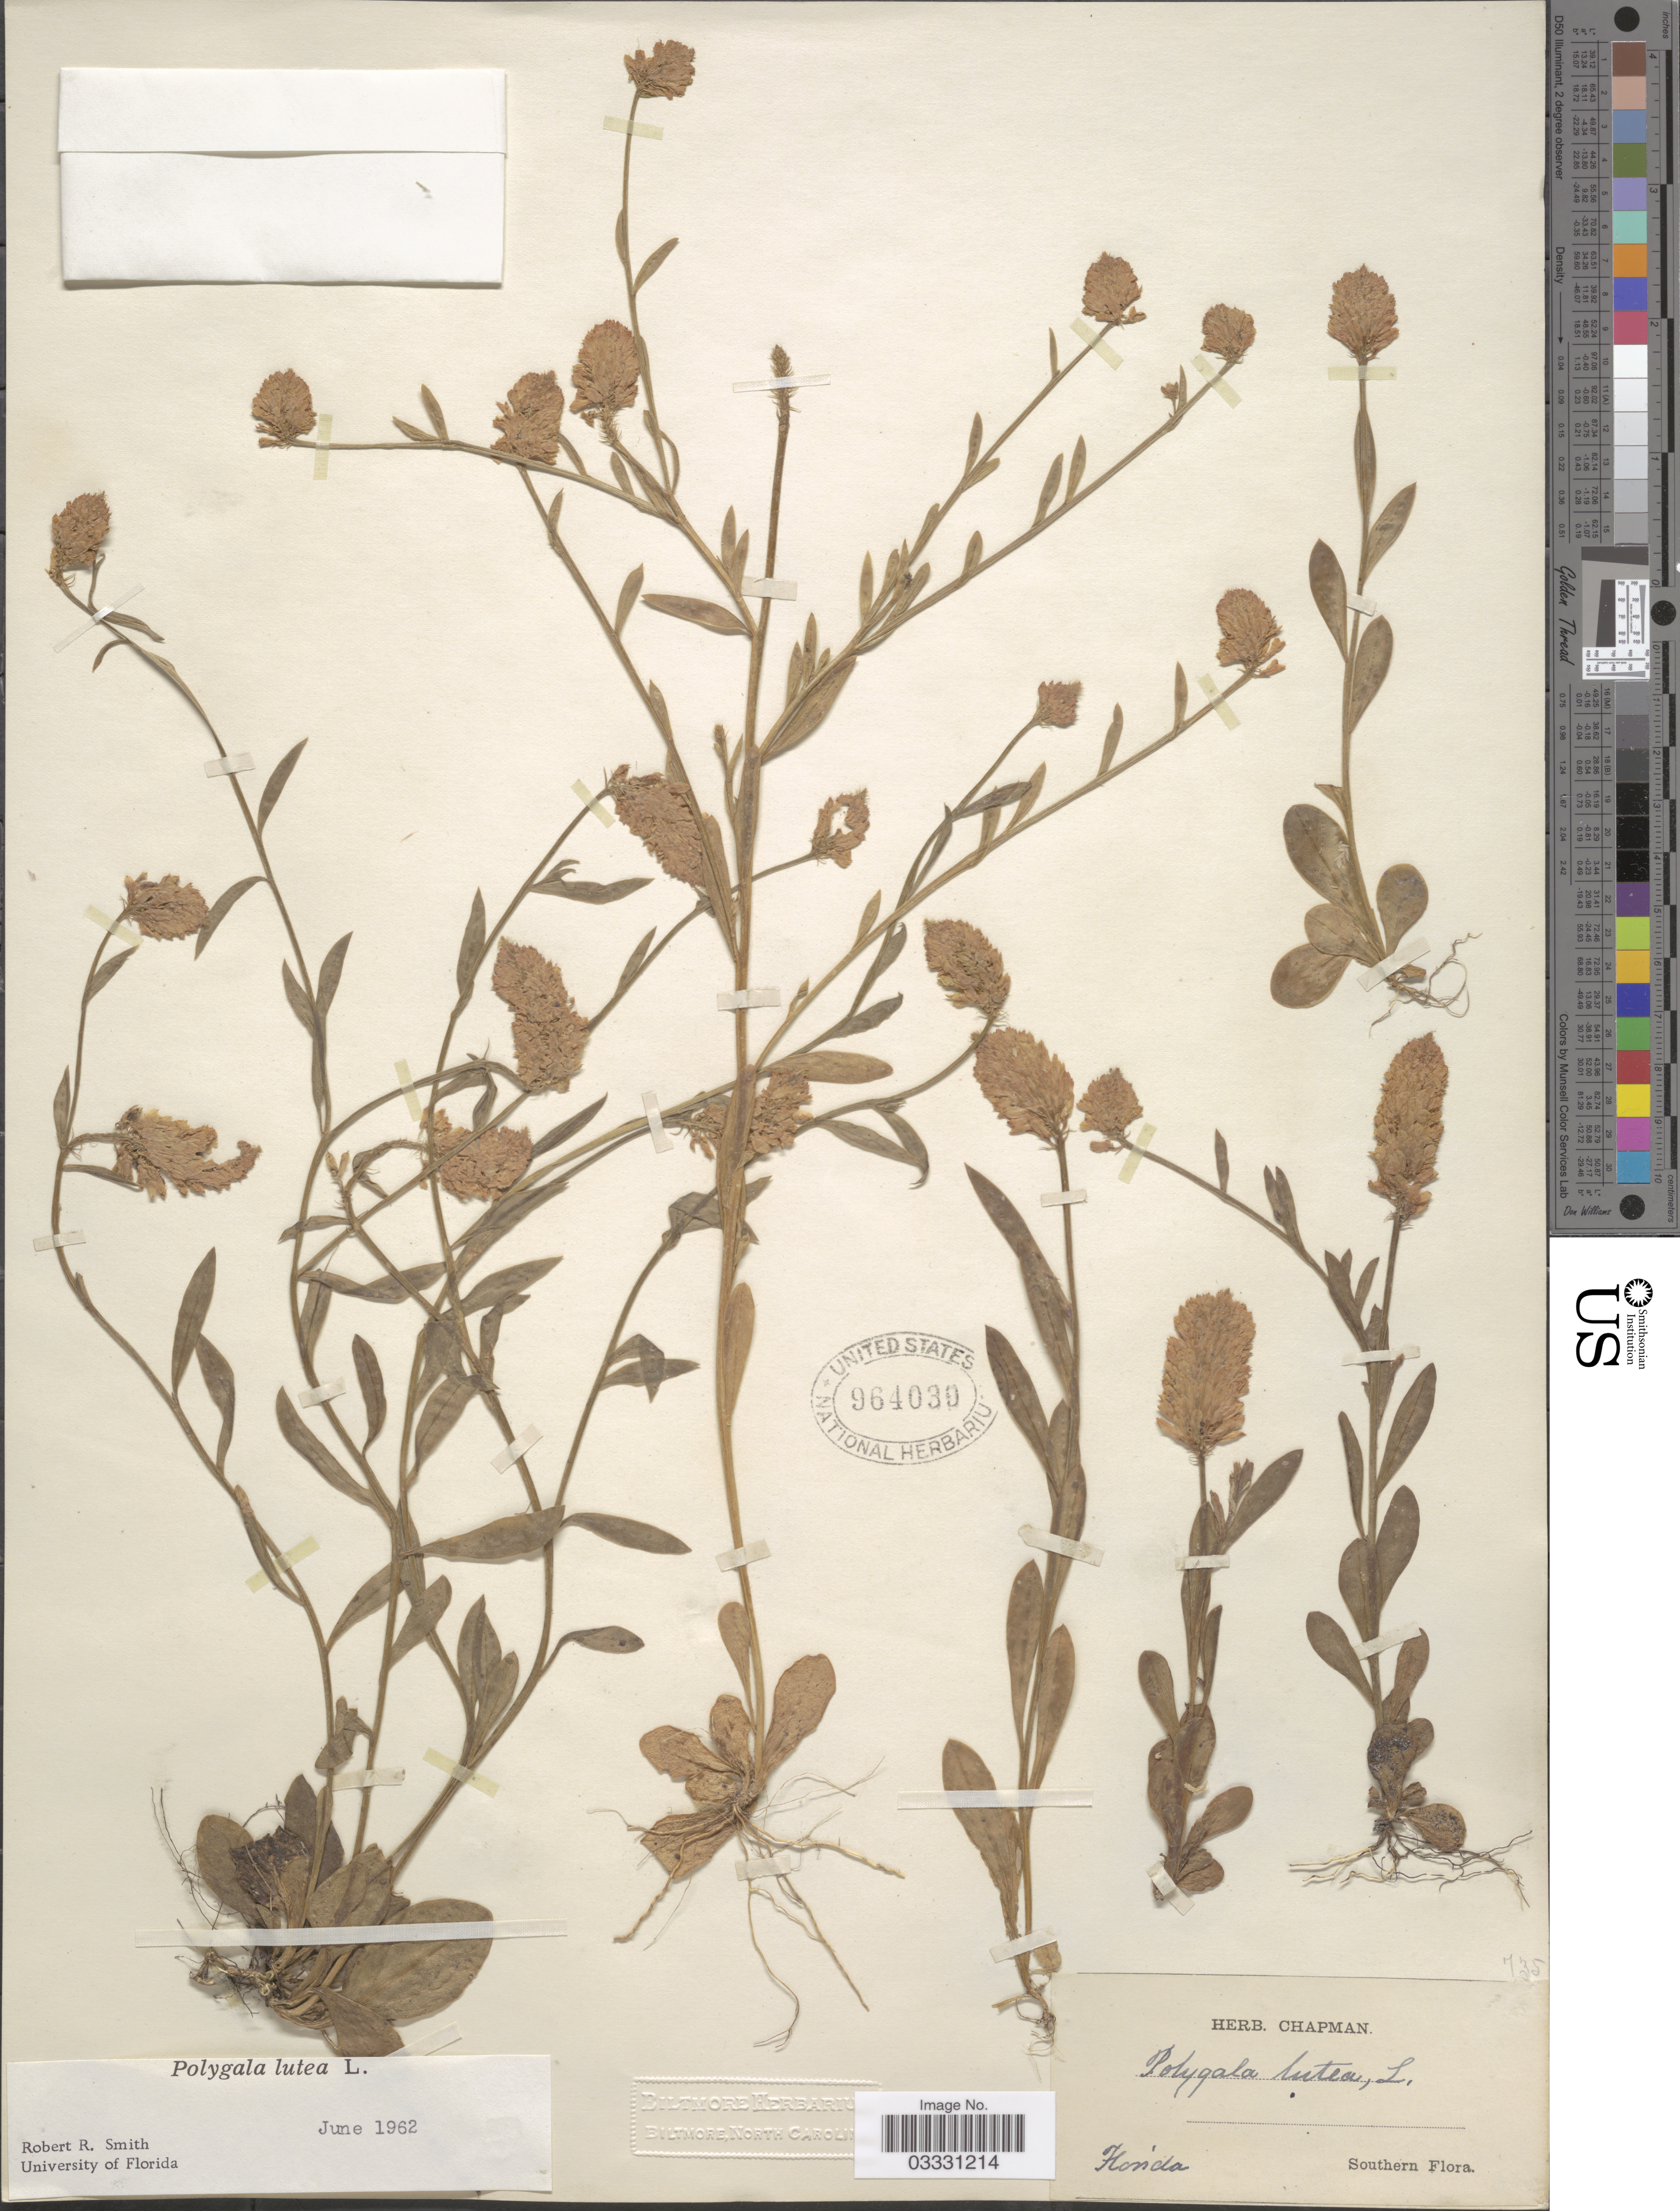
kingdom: Plantae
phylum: Tracheophyta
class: Magnoliopsida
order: Fabales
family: Polygalaceae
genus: Polygala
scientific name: Polygala lutea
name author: L.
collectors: ex herb. Chapman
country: United States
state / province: Florida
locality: Southern.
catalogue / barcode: US 964030